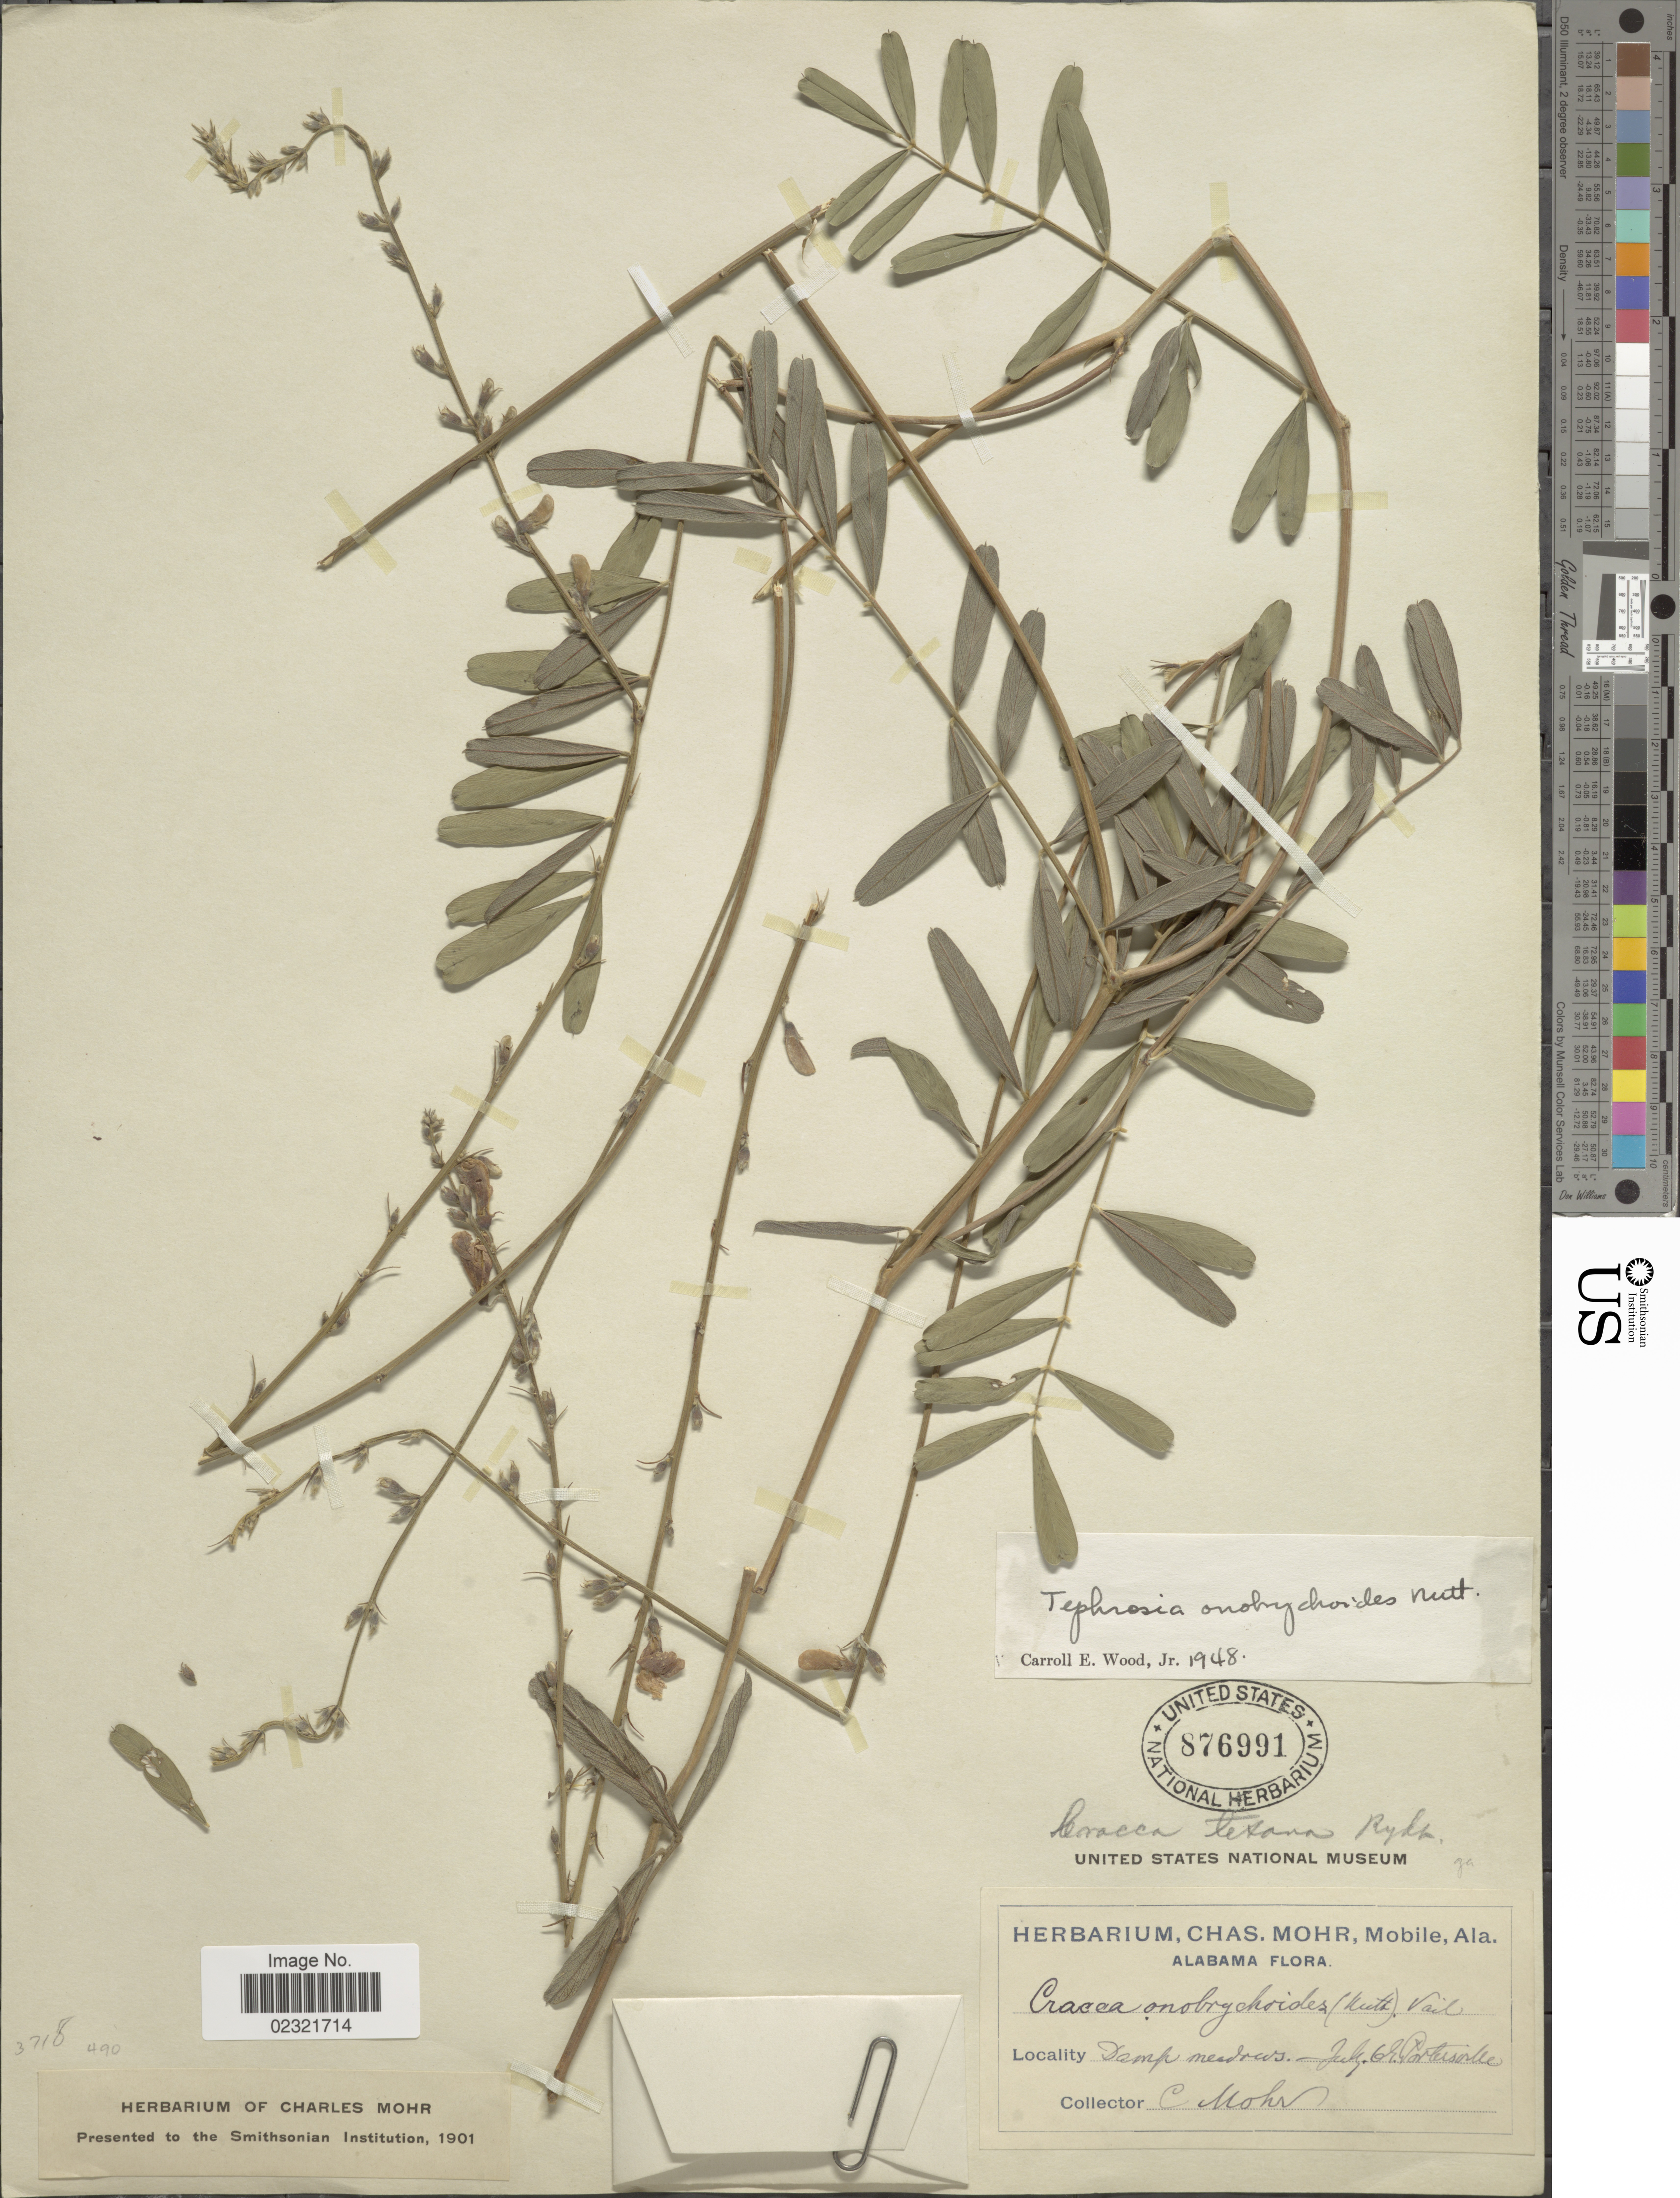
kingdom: Plantae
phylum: Tracheophyta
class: Magnoliopsida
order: Fabales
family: Fabaceae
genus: Tephrosia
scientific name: Tephrosia onobrychoides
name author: Nutt.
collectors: C. T. Mohr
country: United States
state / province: Alabama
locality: Damp woods, Damp meadows, Portersville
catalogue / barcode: US 876991